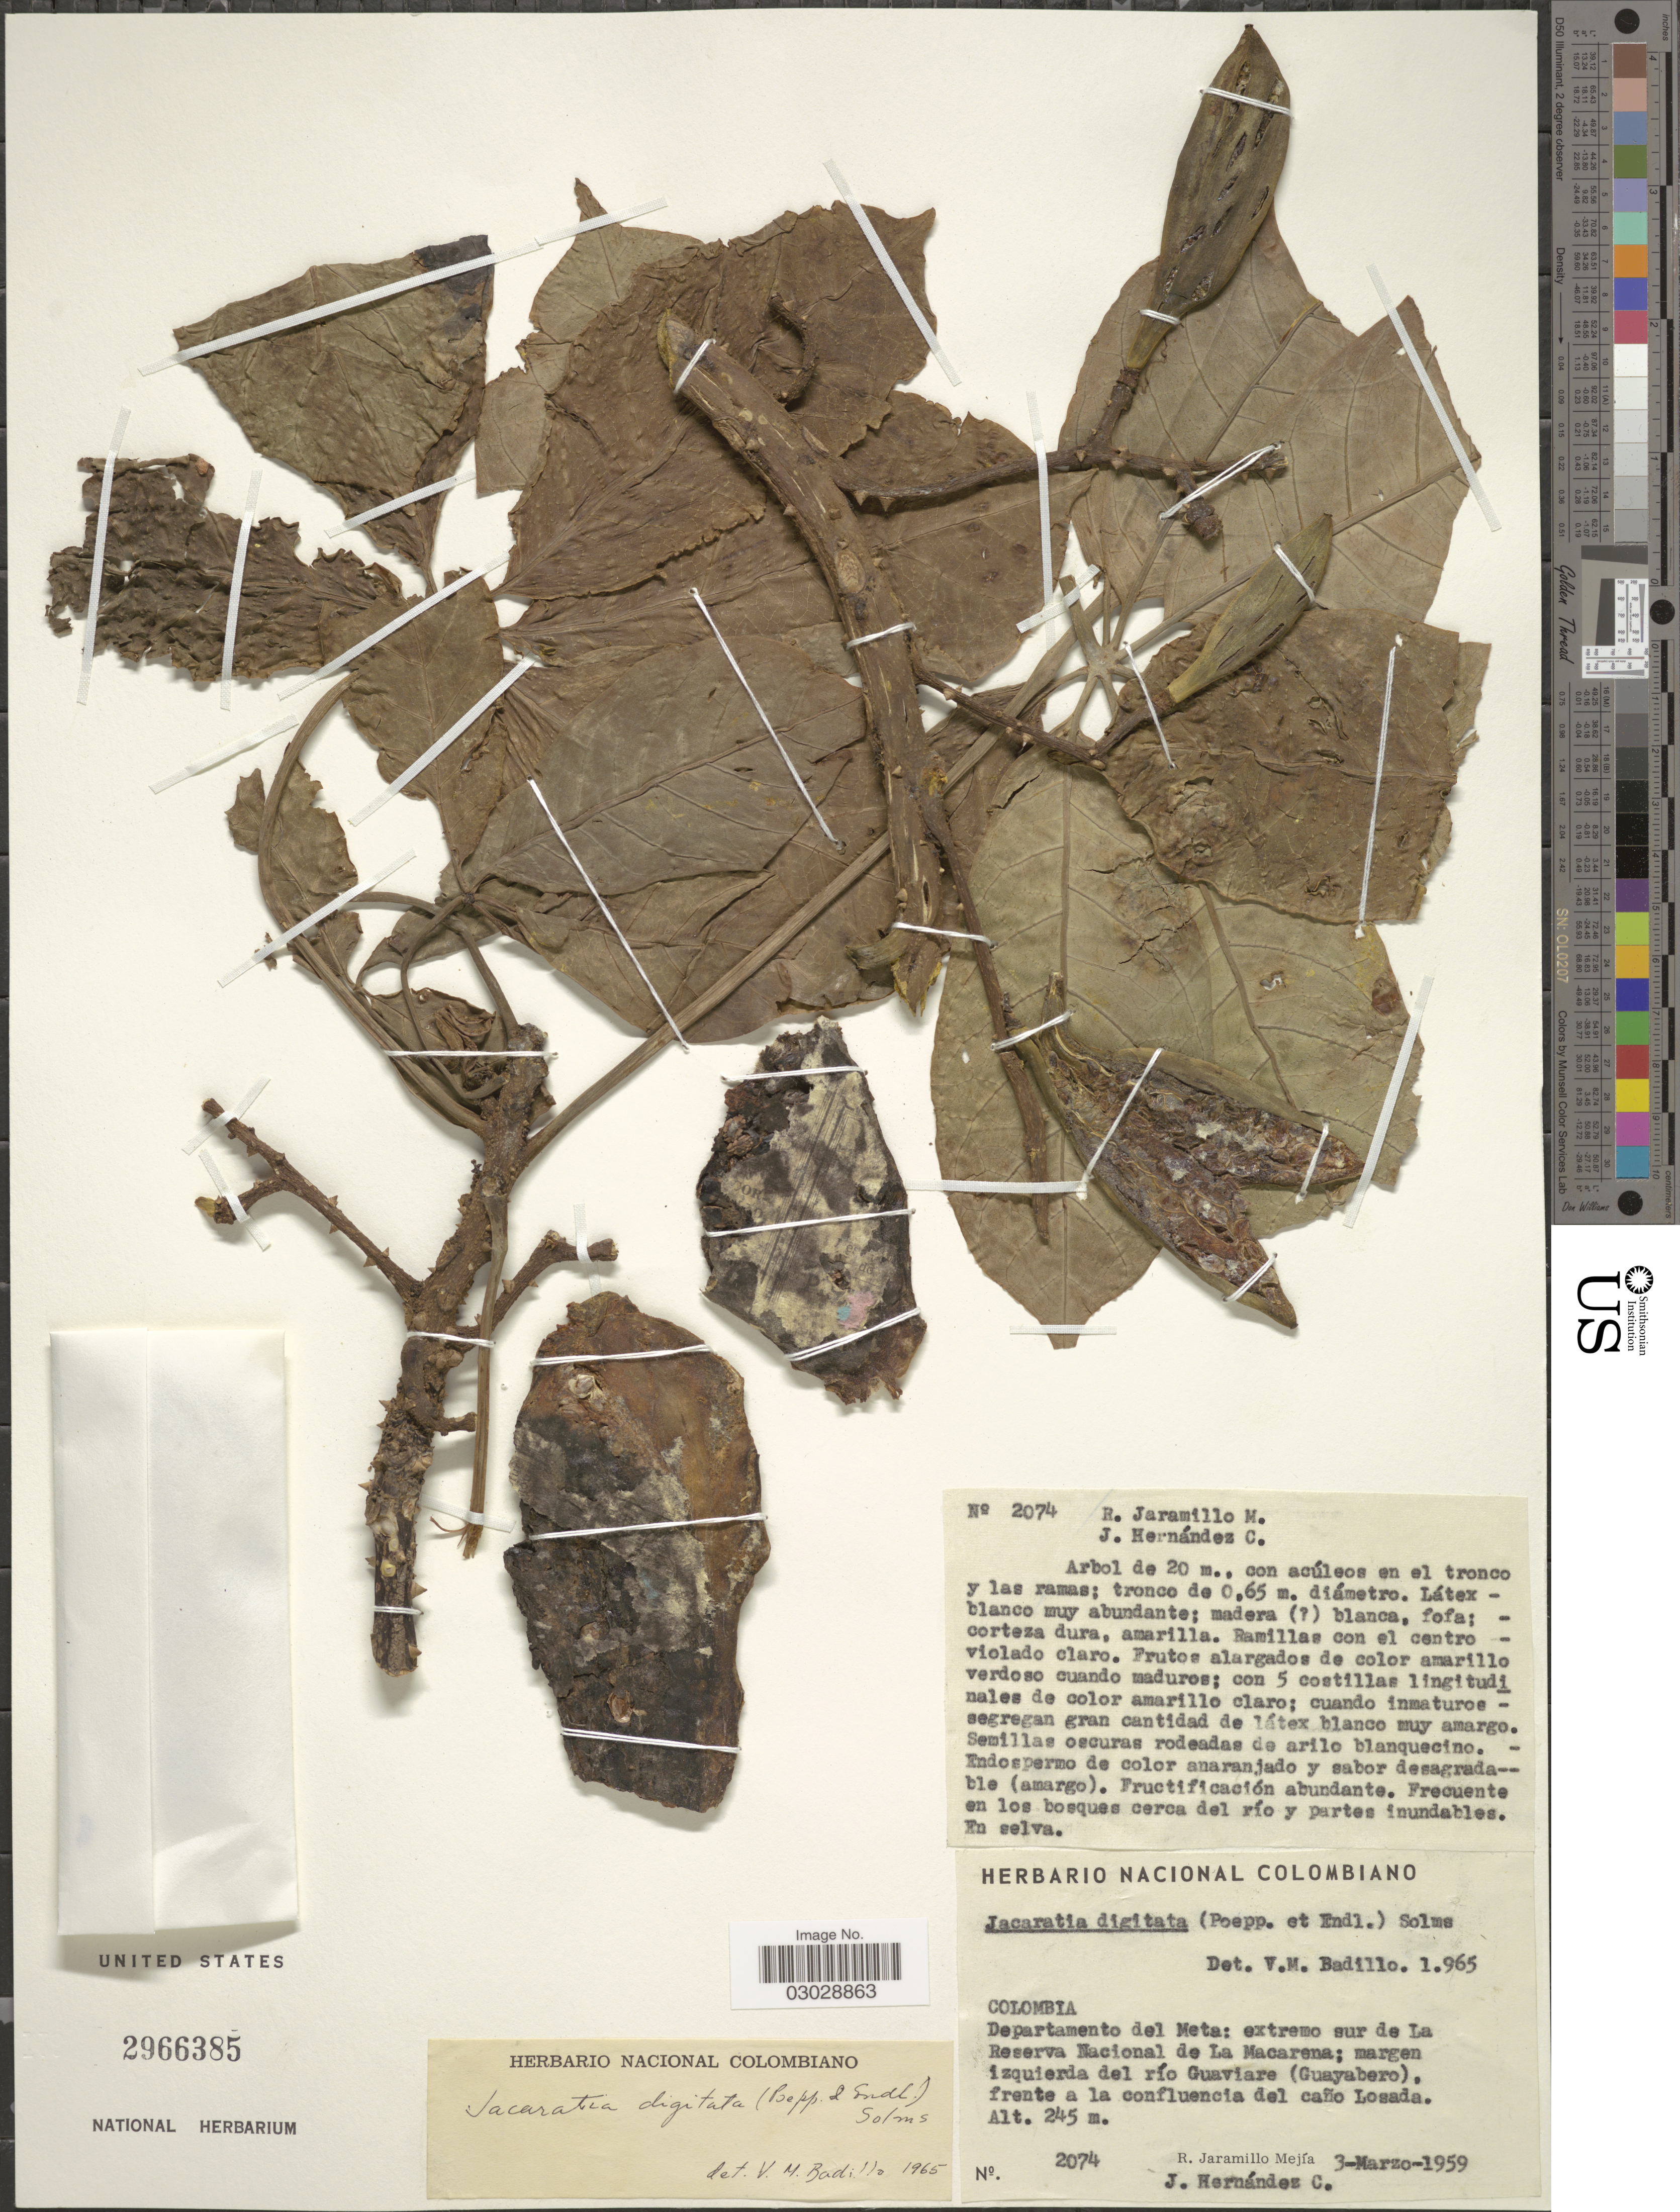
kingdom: Plantae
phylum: Tracheophyta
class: Magnoliopsida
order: Brassicales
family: Caricaceae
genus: Jacaratia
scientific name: Jacaratia digitata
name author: (Poepp. & Endl.) Solms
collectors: R. Jaramillo M. & J. Hernandez Camacho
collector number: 2074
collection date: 1959-03-03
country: Colombia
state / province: Meta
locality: Departamento del Meta: extremo sur de La Reserva Nacional de La Macarena; margen izquierda del río Guaviare (Guayabero), frente a la confluencia del caño Losada.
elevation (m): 245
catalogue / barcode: US 2966385